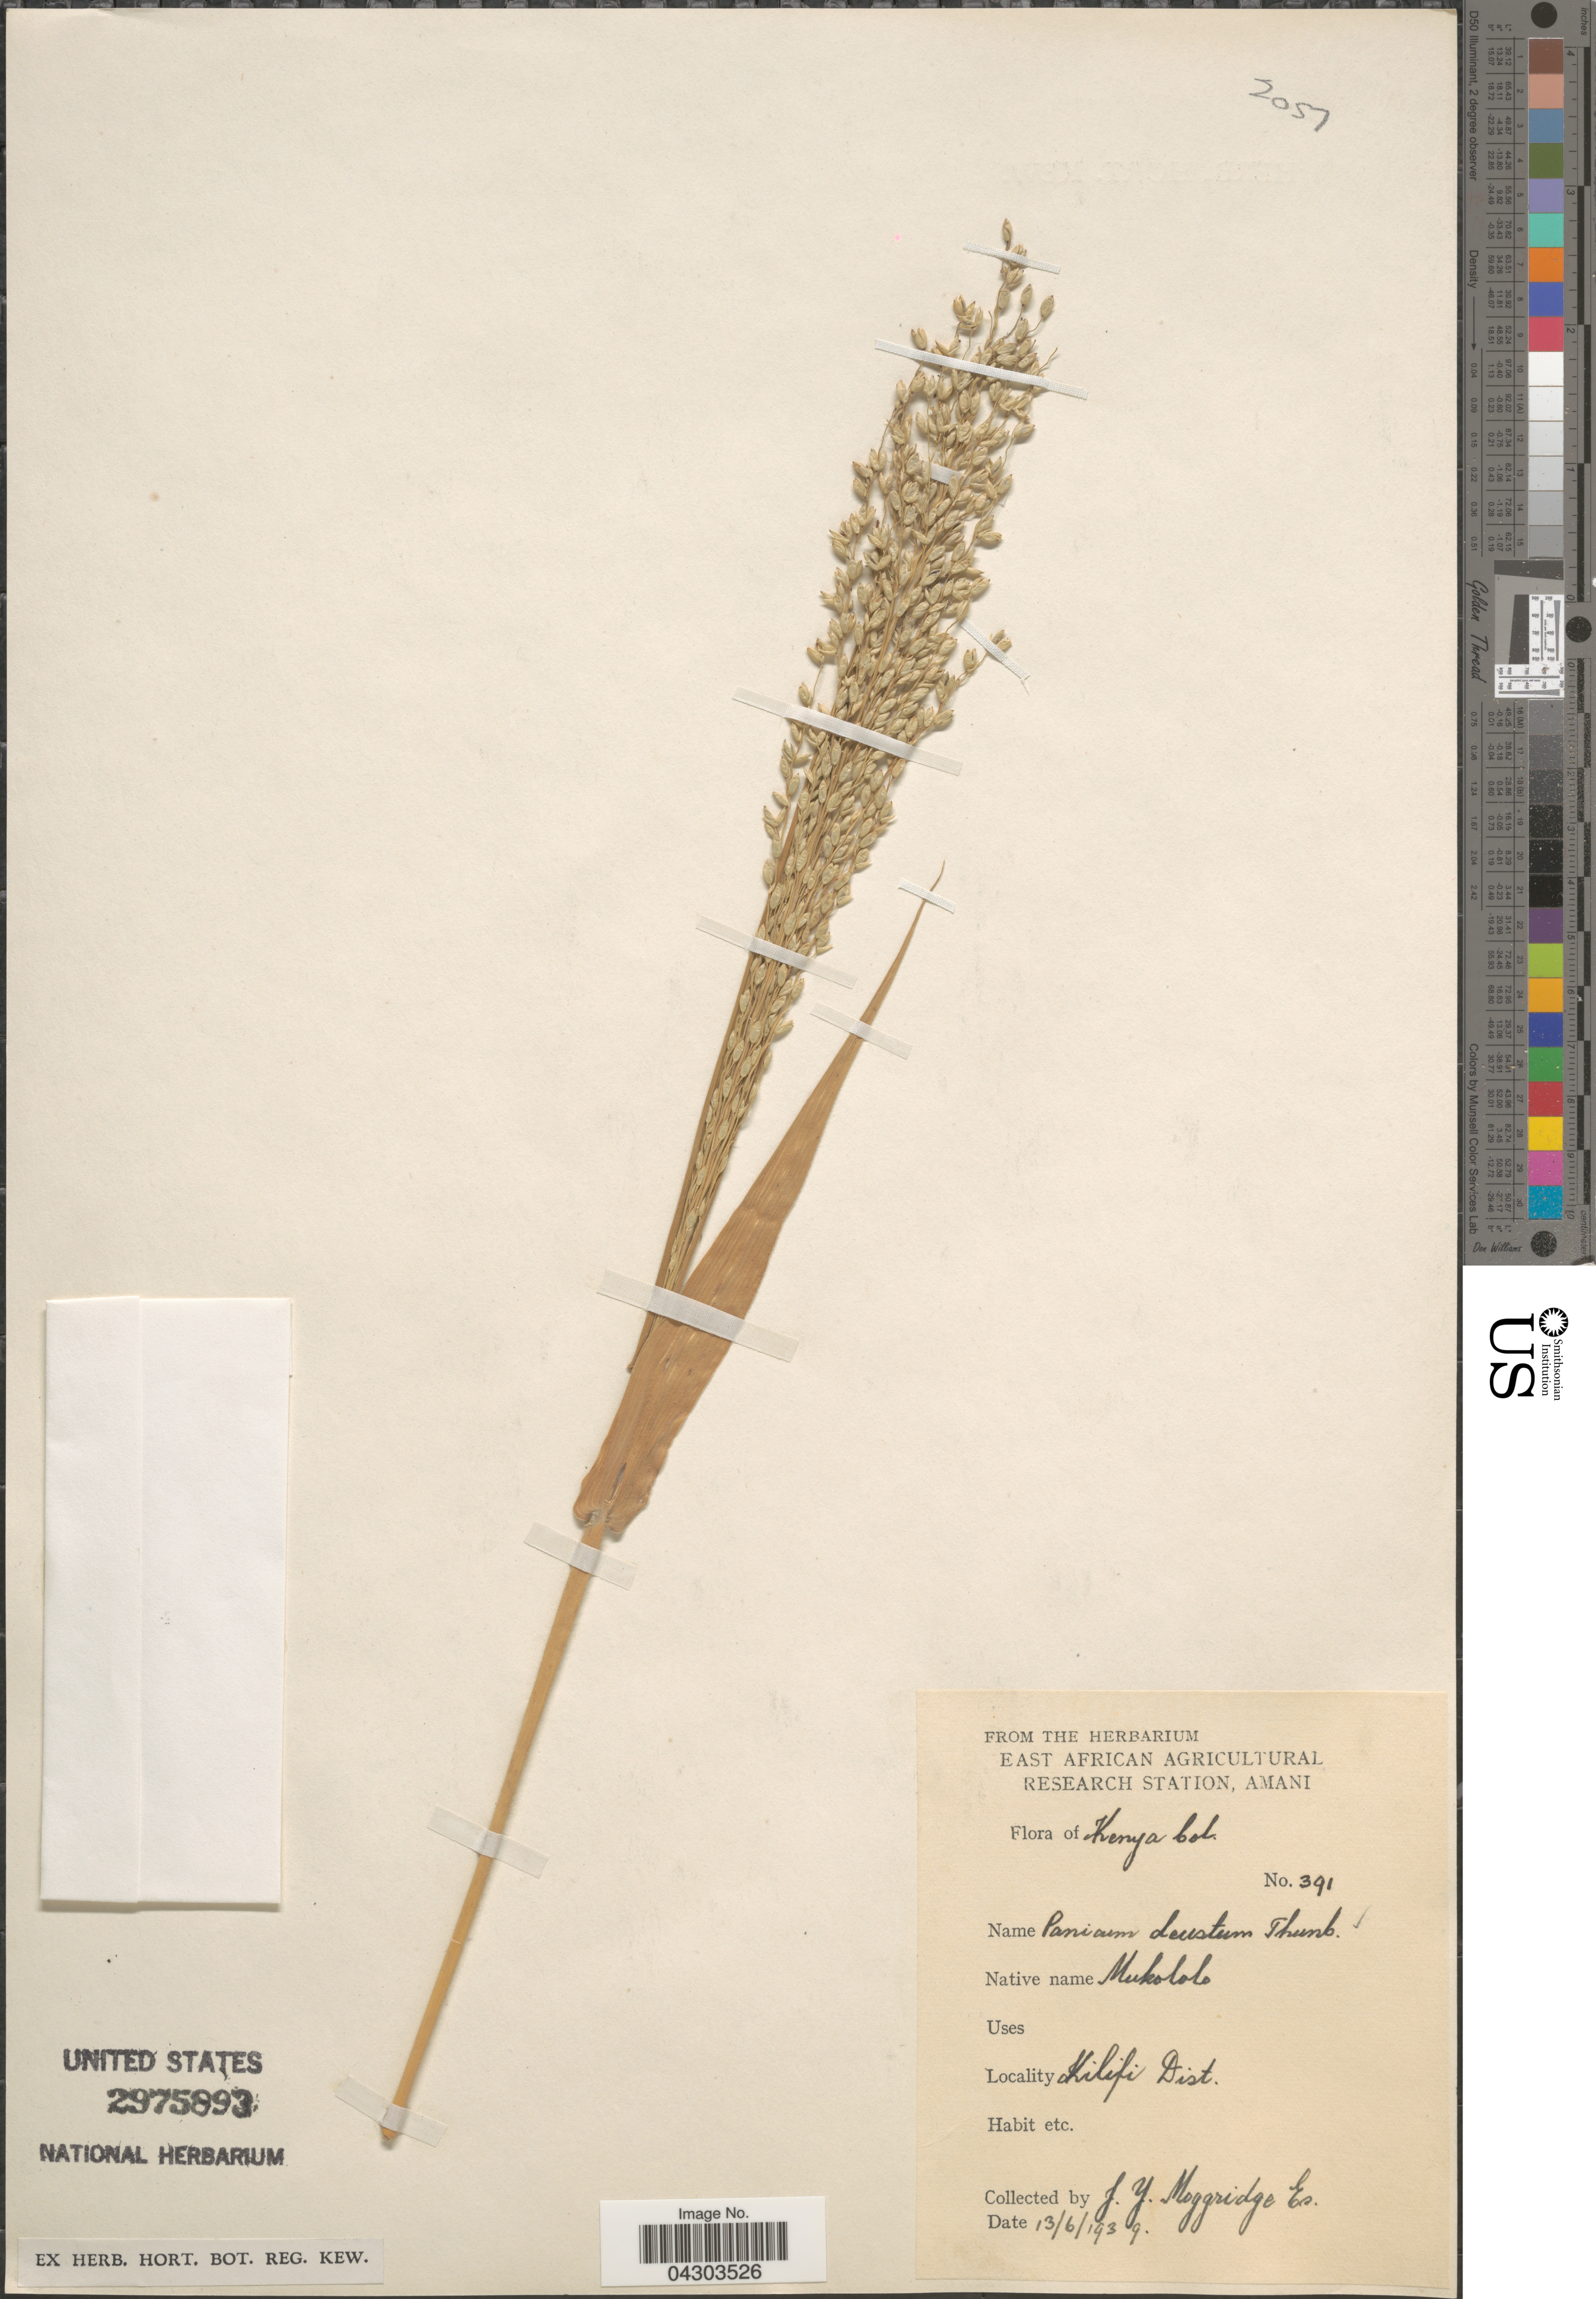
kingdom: Plantae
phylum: Tracheophyta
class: Liliopsida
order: Poales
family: Poaceae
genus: Panicum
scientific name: Panicum deustum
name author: Thunb.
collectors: J. T. Moggridge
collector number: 391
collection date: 1939-06-13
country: Kenya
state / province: Kilifi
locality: Kenya Col. Kilifi Dist.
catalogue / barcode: US 2975893